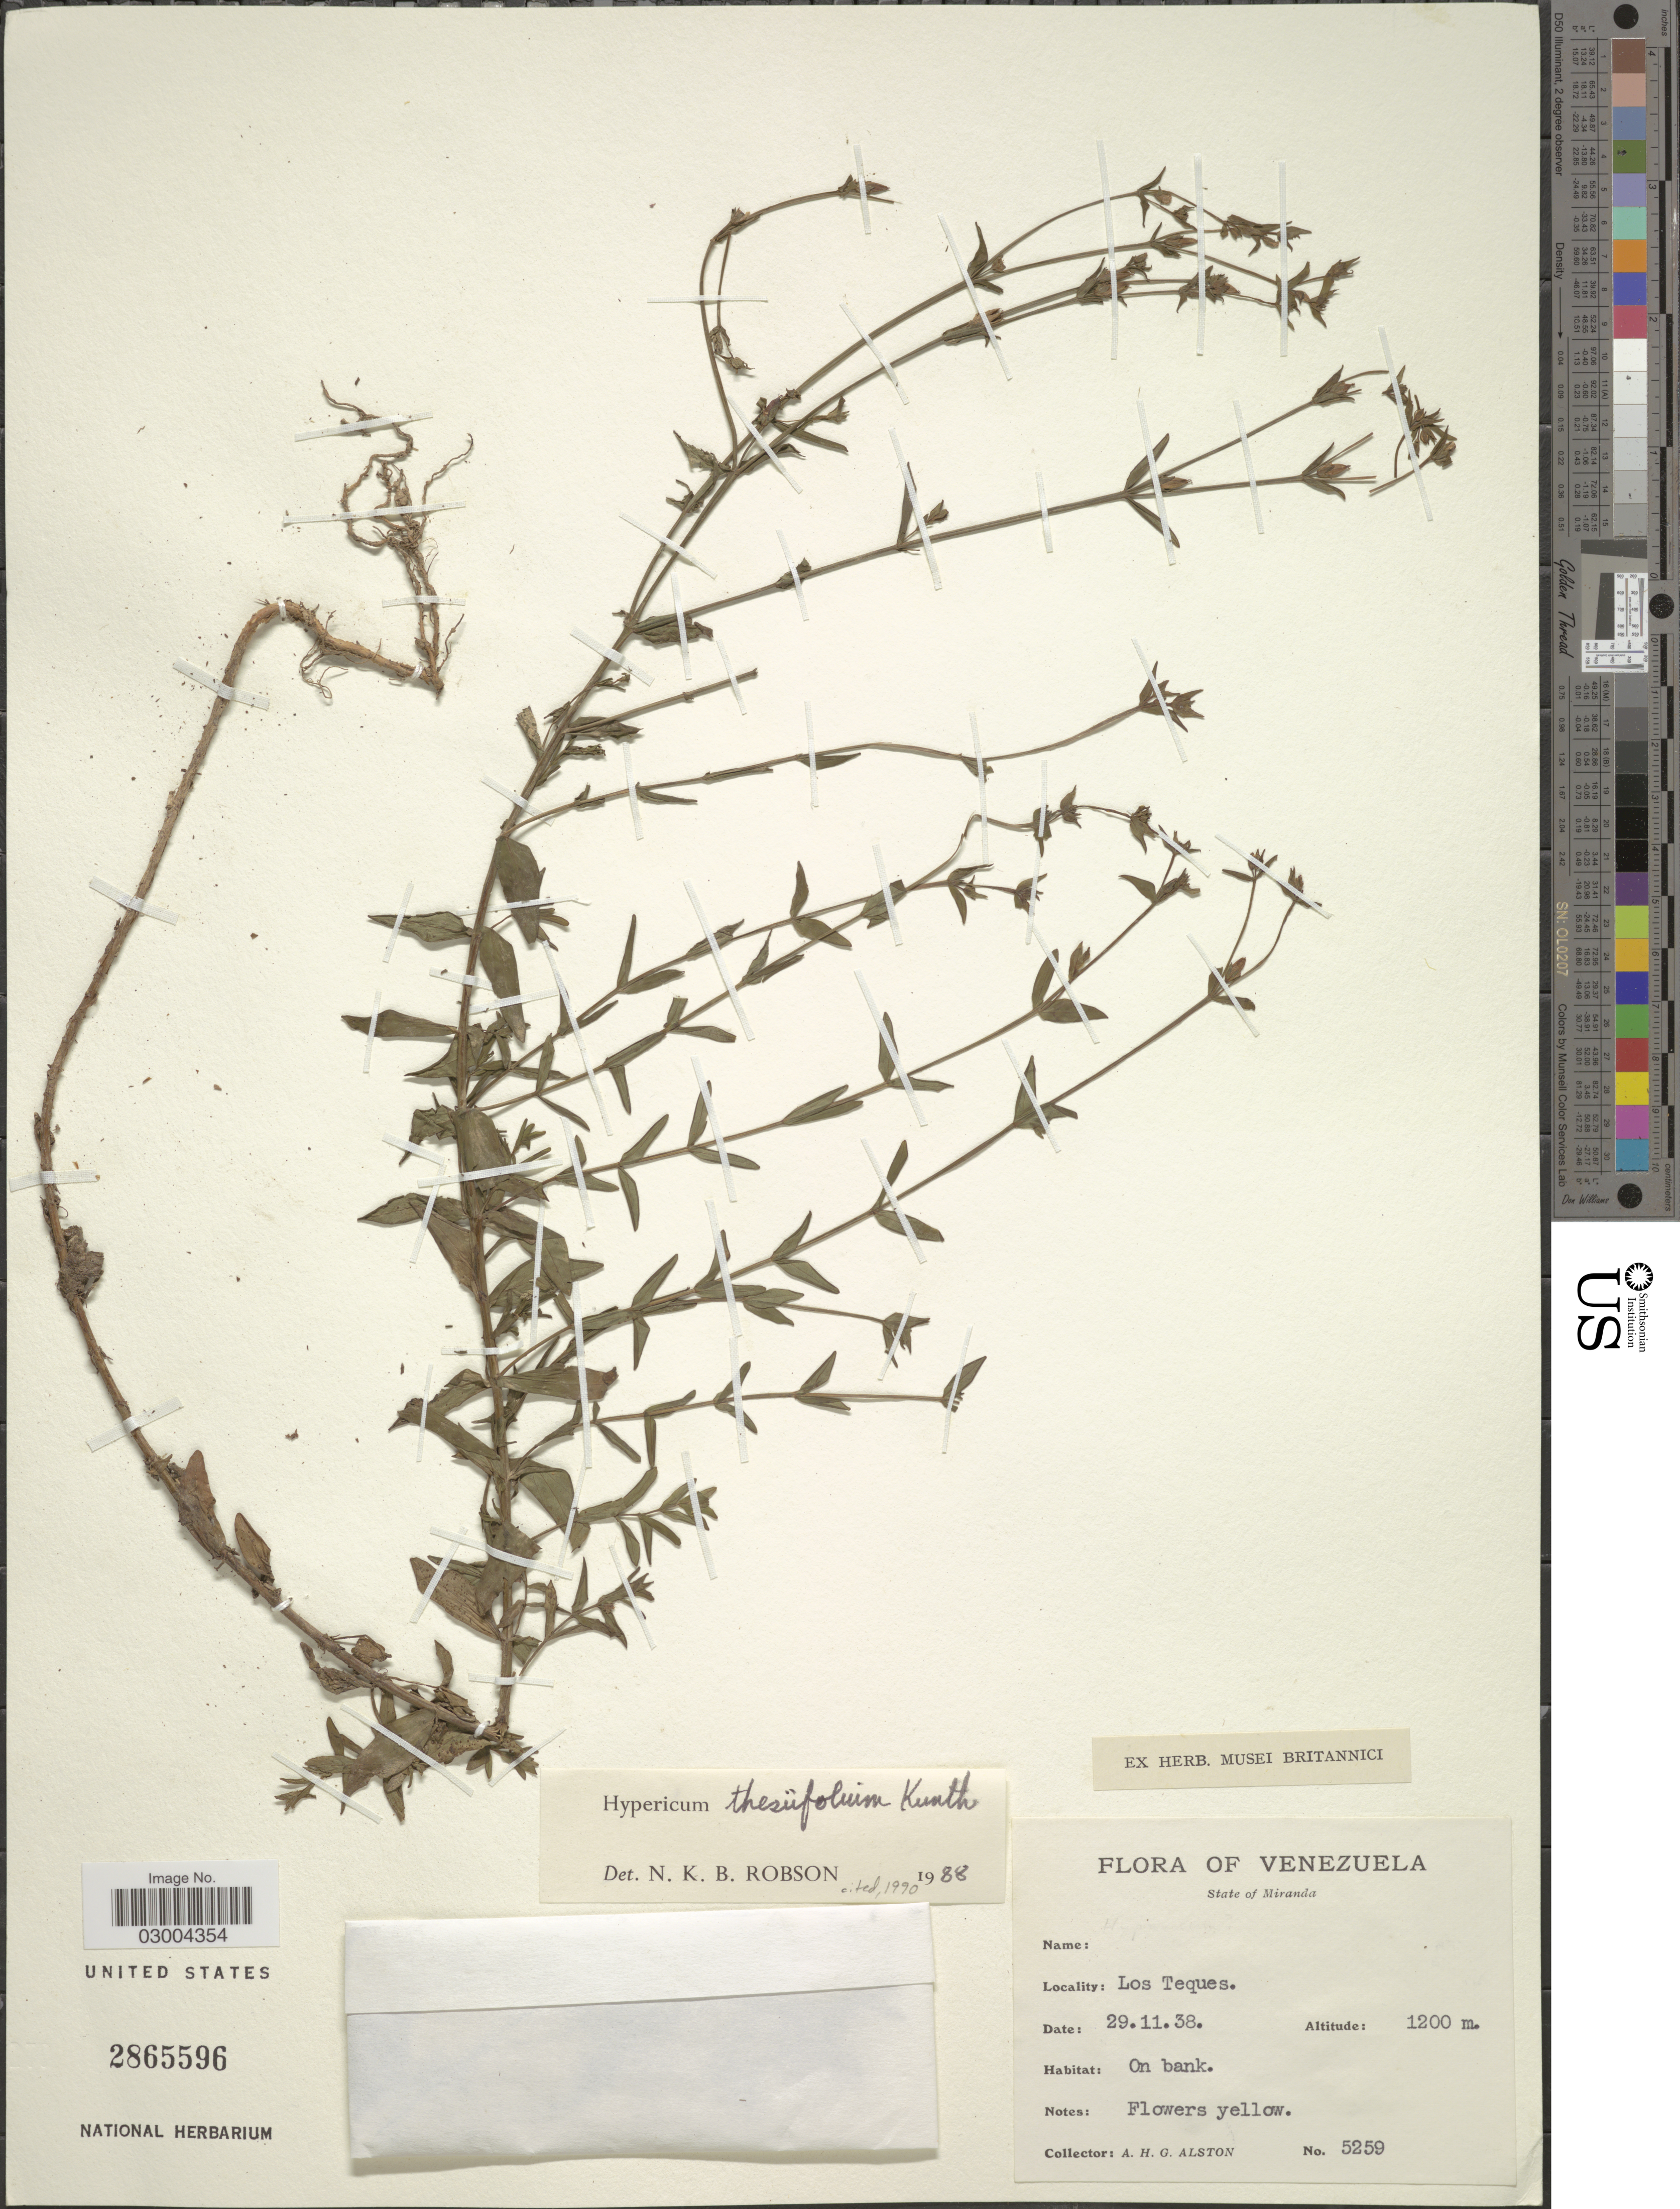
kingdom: Plantae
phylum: Tracheophyta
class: Magnoliopsida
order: Malpighiales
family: Hypericaceae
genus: Hypericum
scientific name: Hypericum thesiifolium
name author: Kunth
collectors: A. H. Alston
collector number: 5259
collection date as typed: Transcribed d/m/y: 29/11/38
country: Venezuela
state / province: Miranda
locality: Los Teques.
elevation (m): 1200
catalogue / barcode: US 2865596